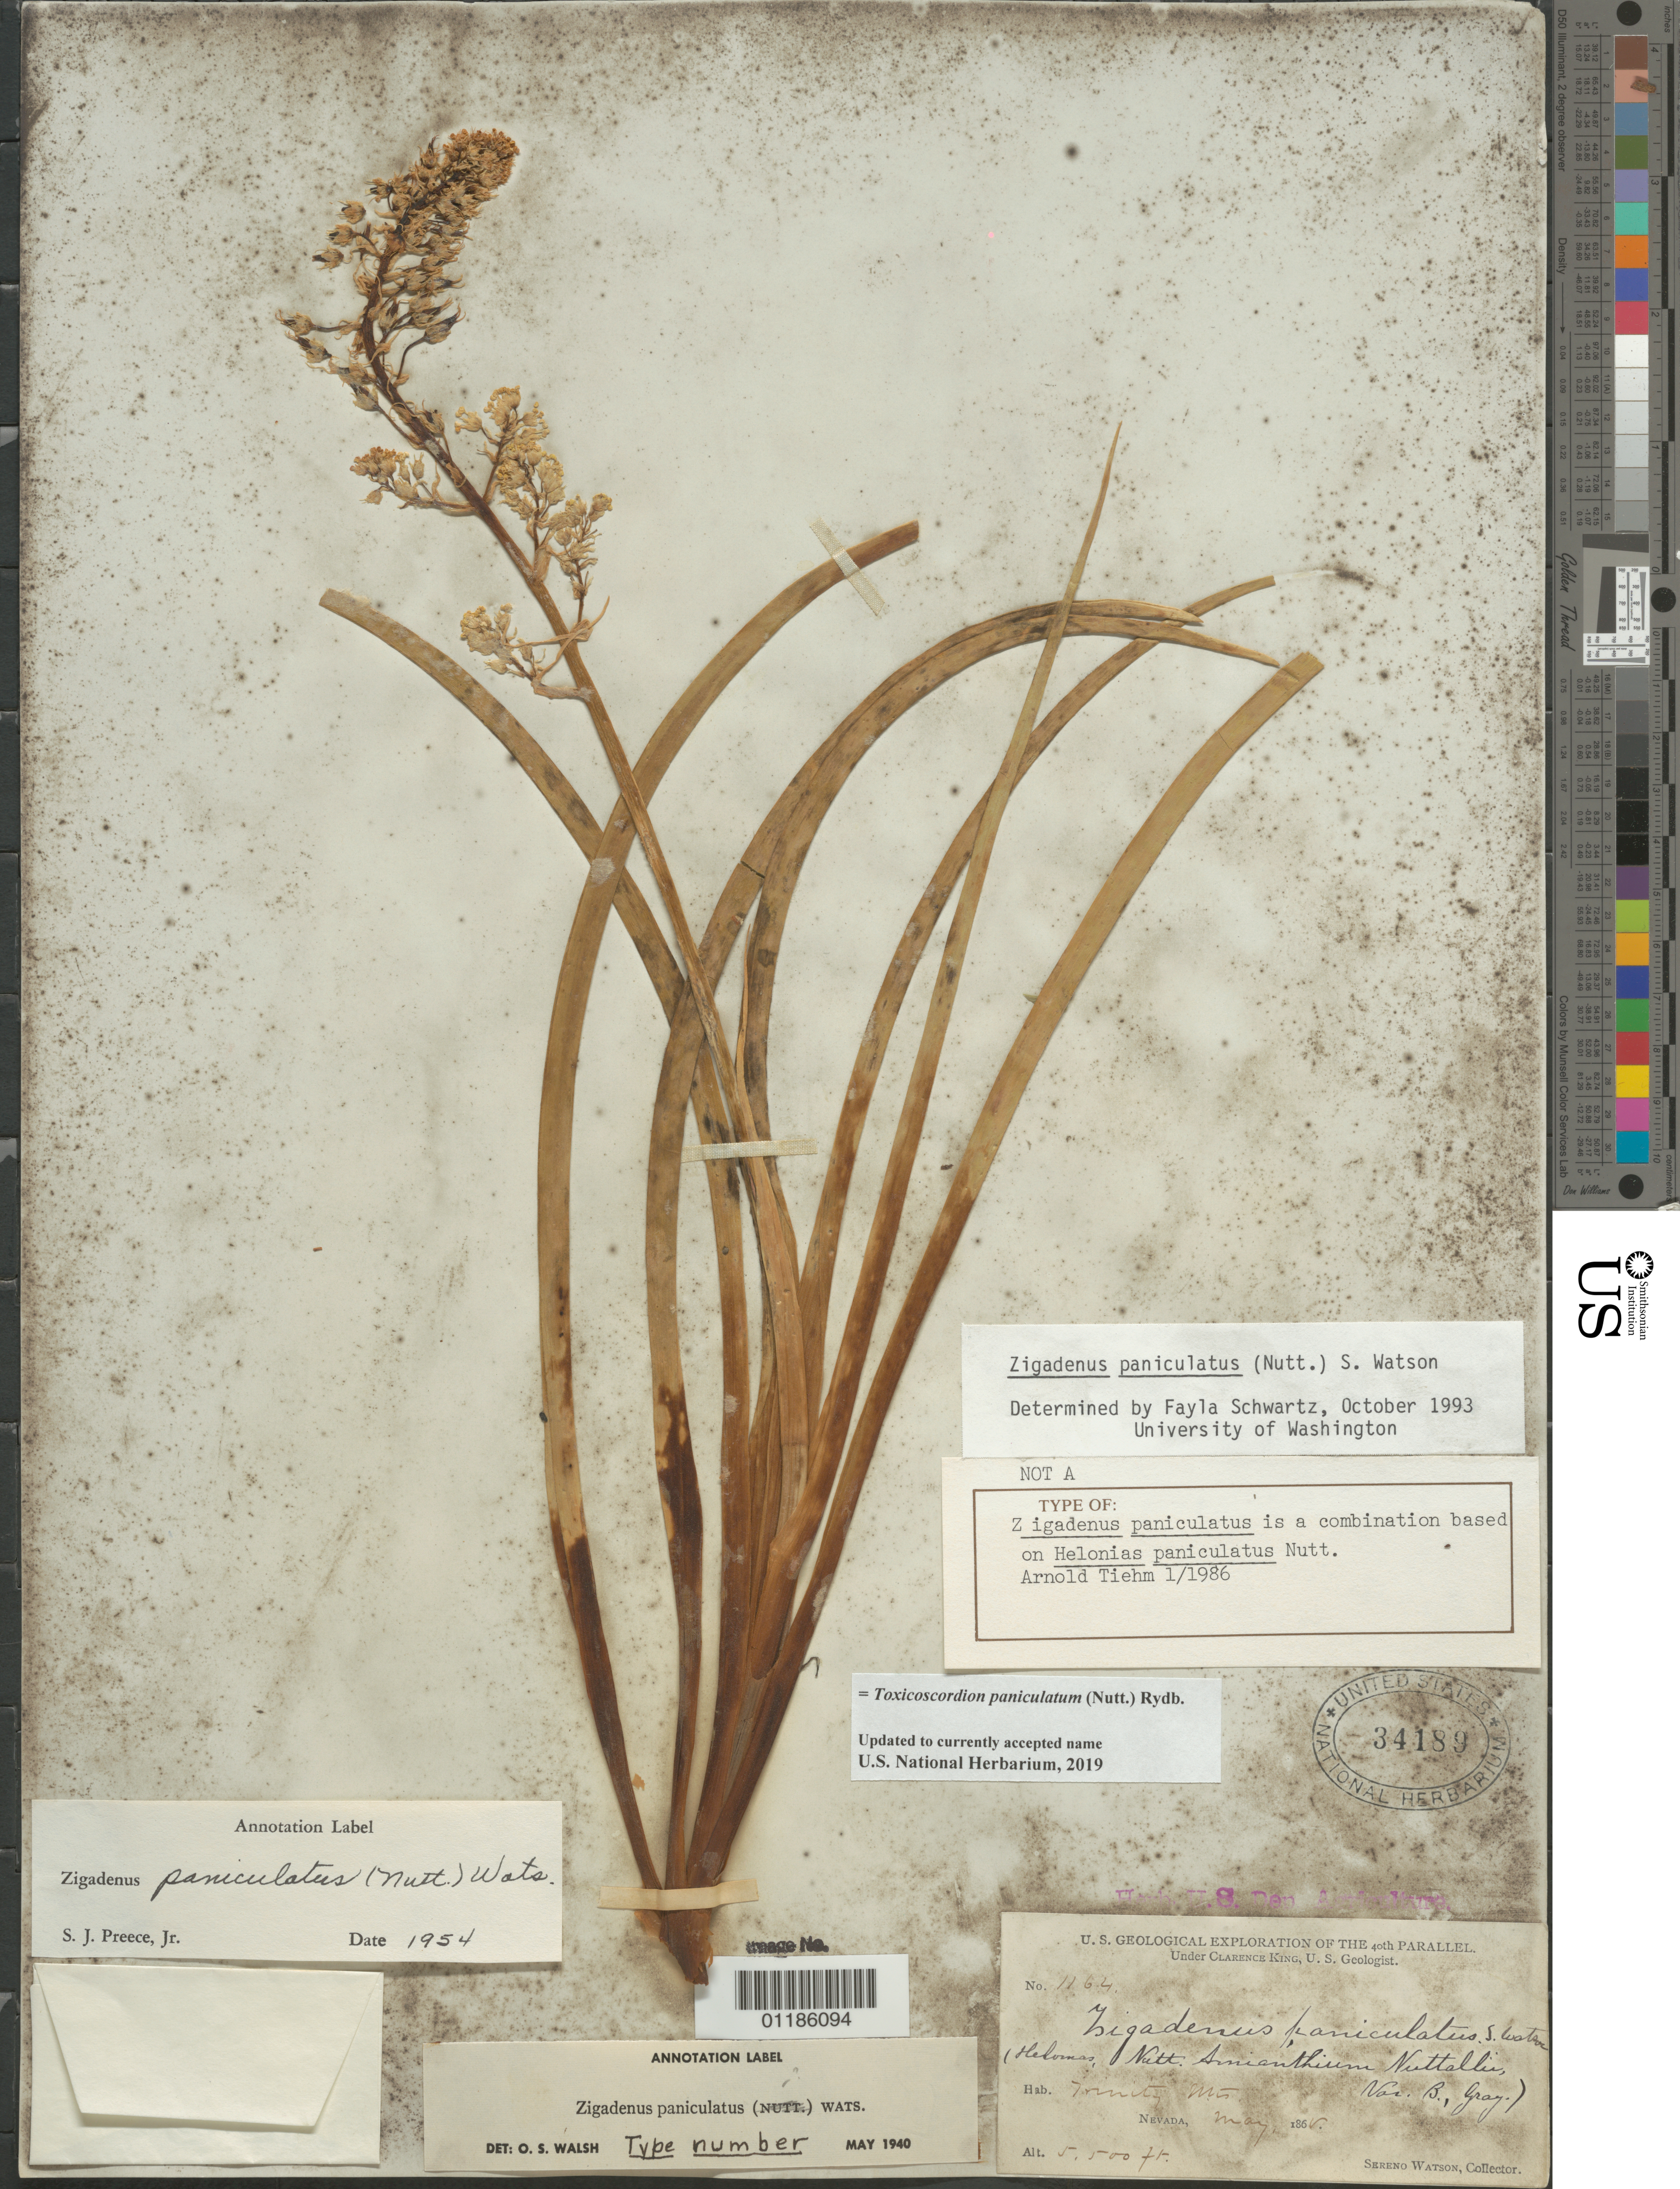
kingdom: Plantae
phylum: Tracheophyta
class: Liliopsida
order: Liliales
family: Melanthiaceae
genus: Toxicoscordion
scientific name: Toxicoscordion paniculatum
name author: (Nutt.) Rydb.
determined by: Strong, Mark T., (BOT), Smithsonian Institution - National Museum of Natural History (UNITED STATES)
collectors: S. Watson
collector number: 1164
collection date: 1868-05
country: United States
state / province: Nevada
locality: Trinity Mts.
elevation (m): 1676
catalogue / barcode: US 34189